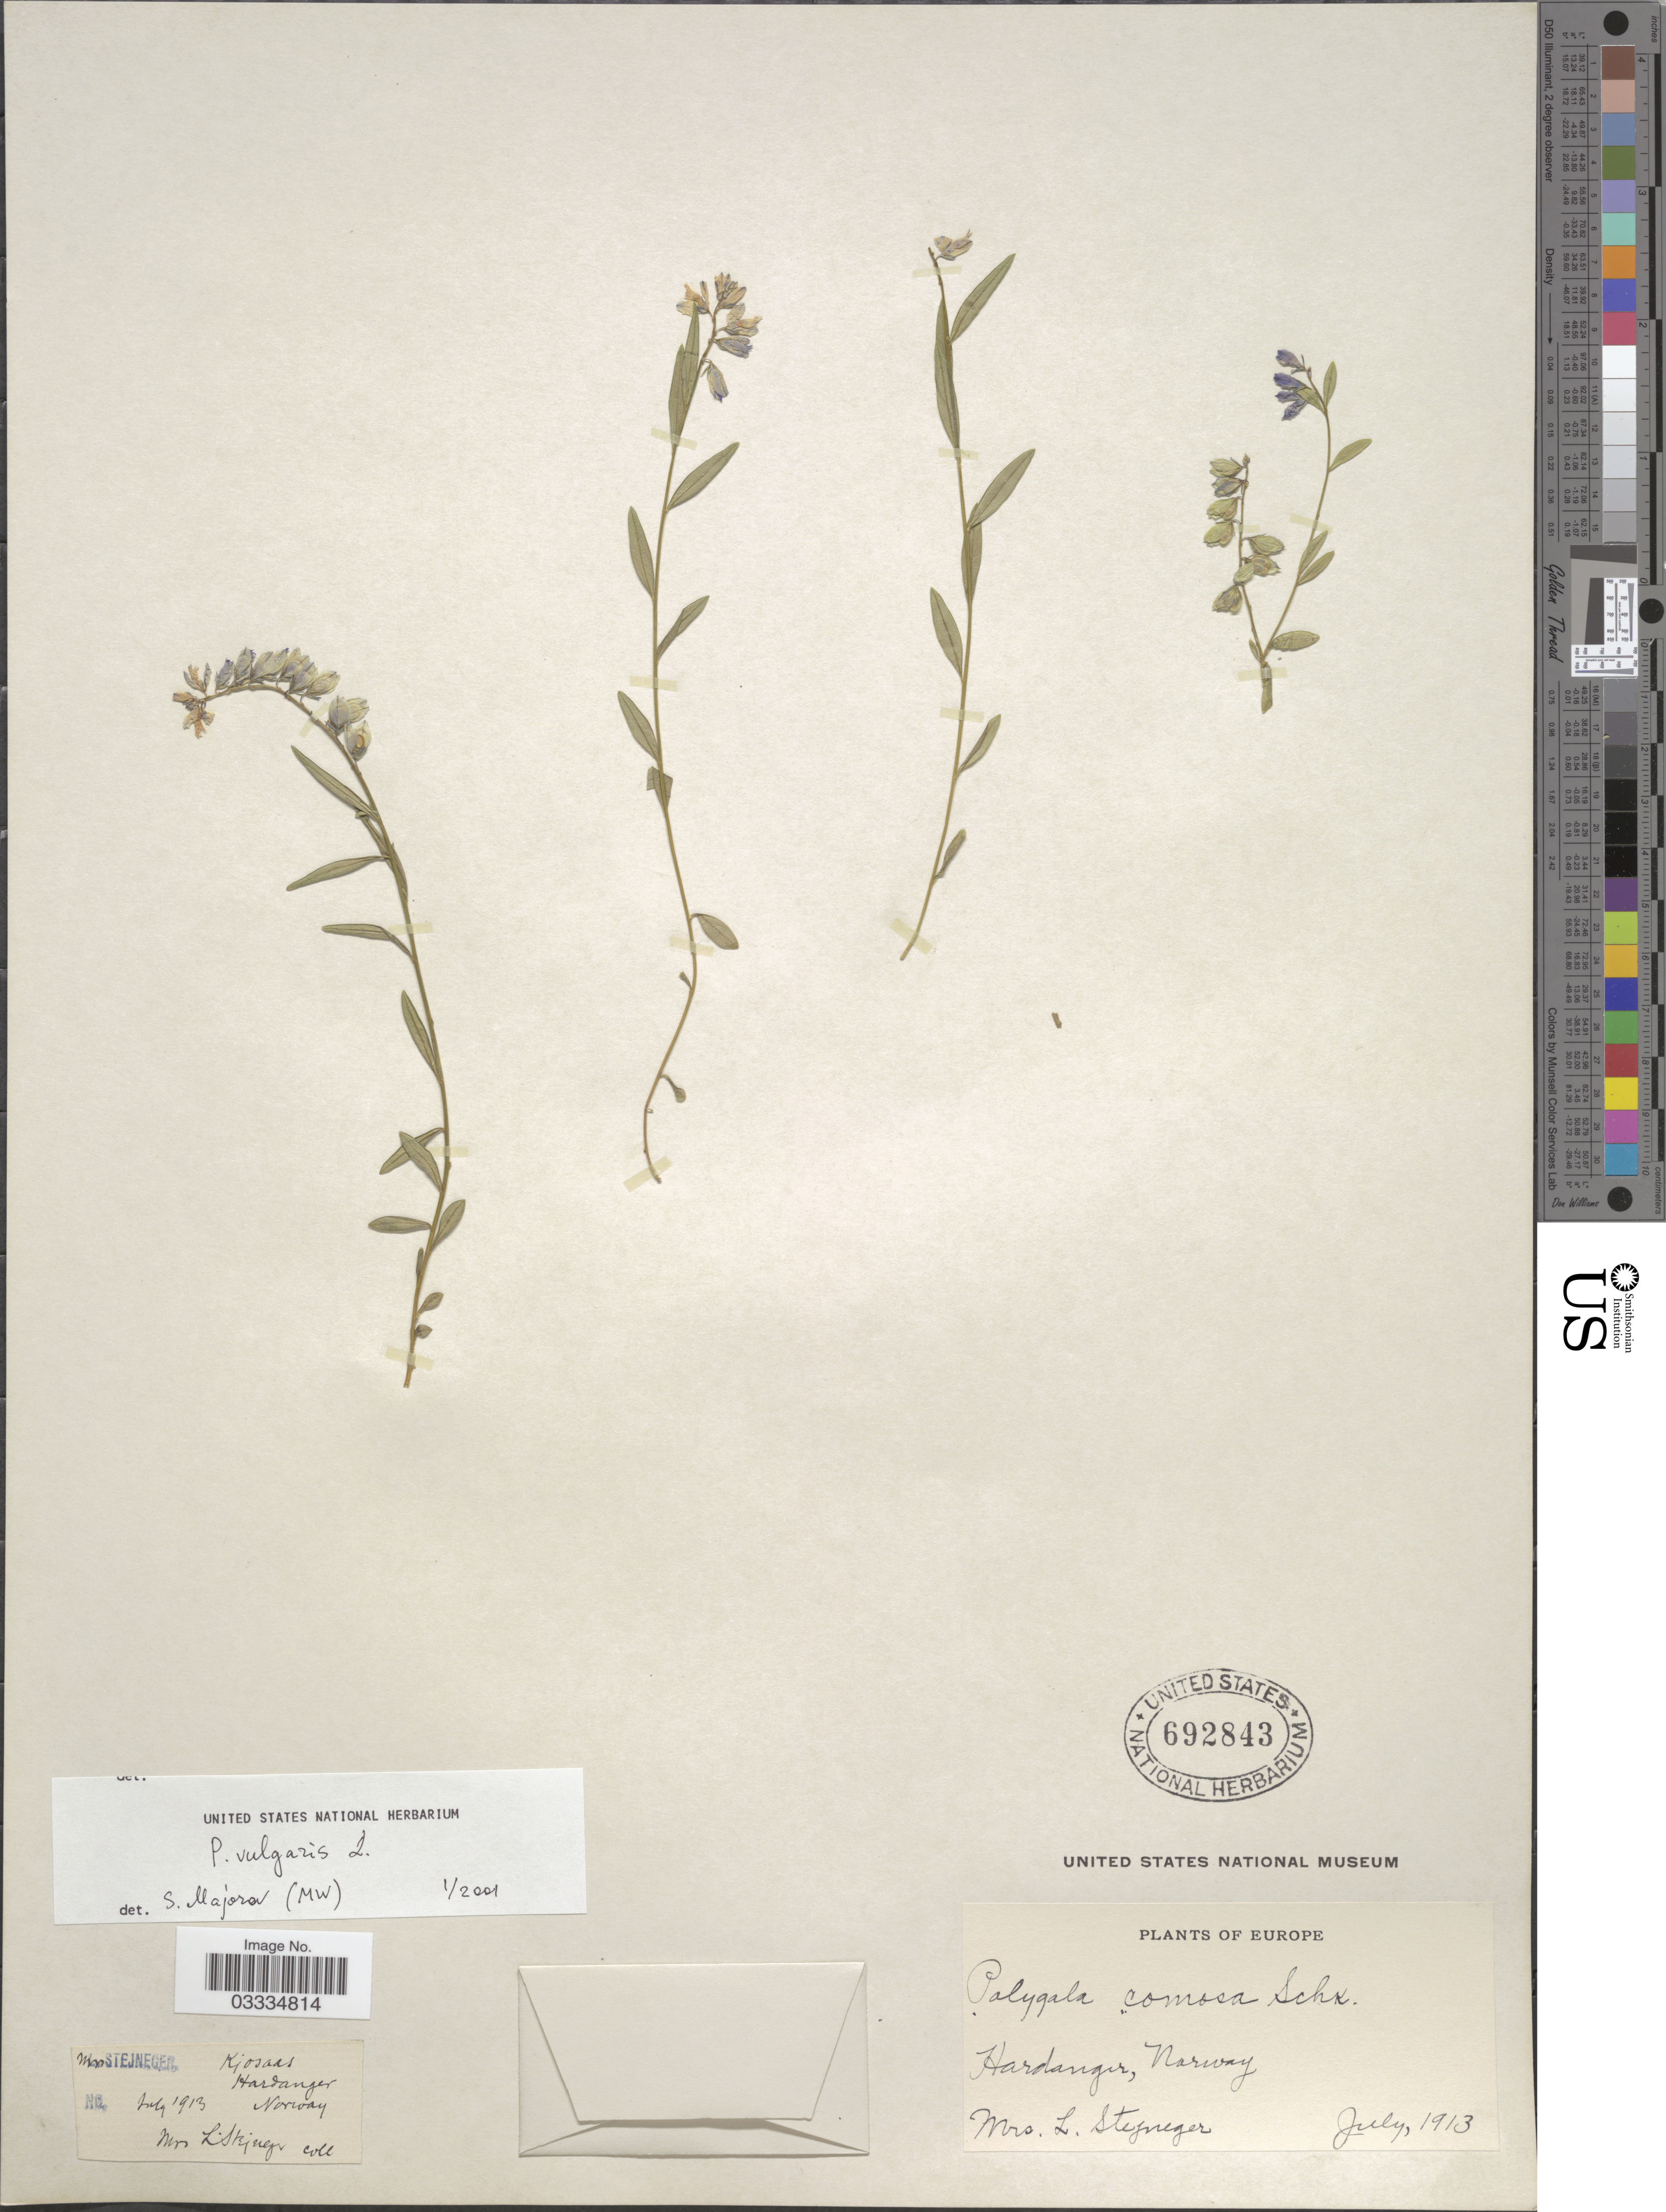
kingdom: Plantae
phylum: Tracheophyta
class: Magnoliopsida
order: Fabales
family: Polygalaceae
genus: Polygala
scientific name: Polygala vulgaris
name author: L.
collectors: L. Stejneger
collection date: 1913-07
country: Norway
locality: Kjosaas, Hardanger.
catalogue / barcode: US 692843